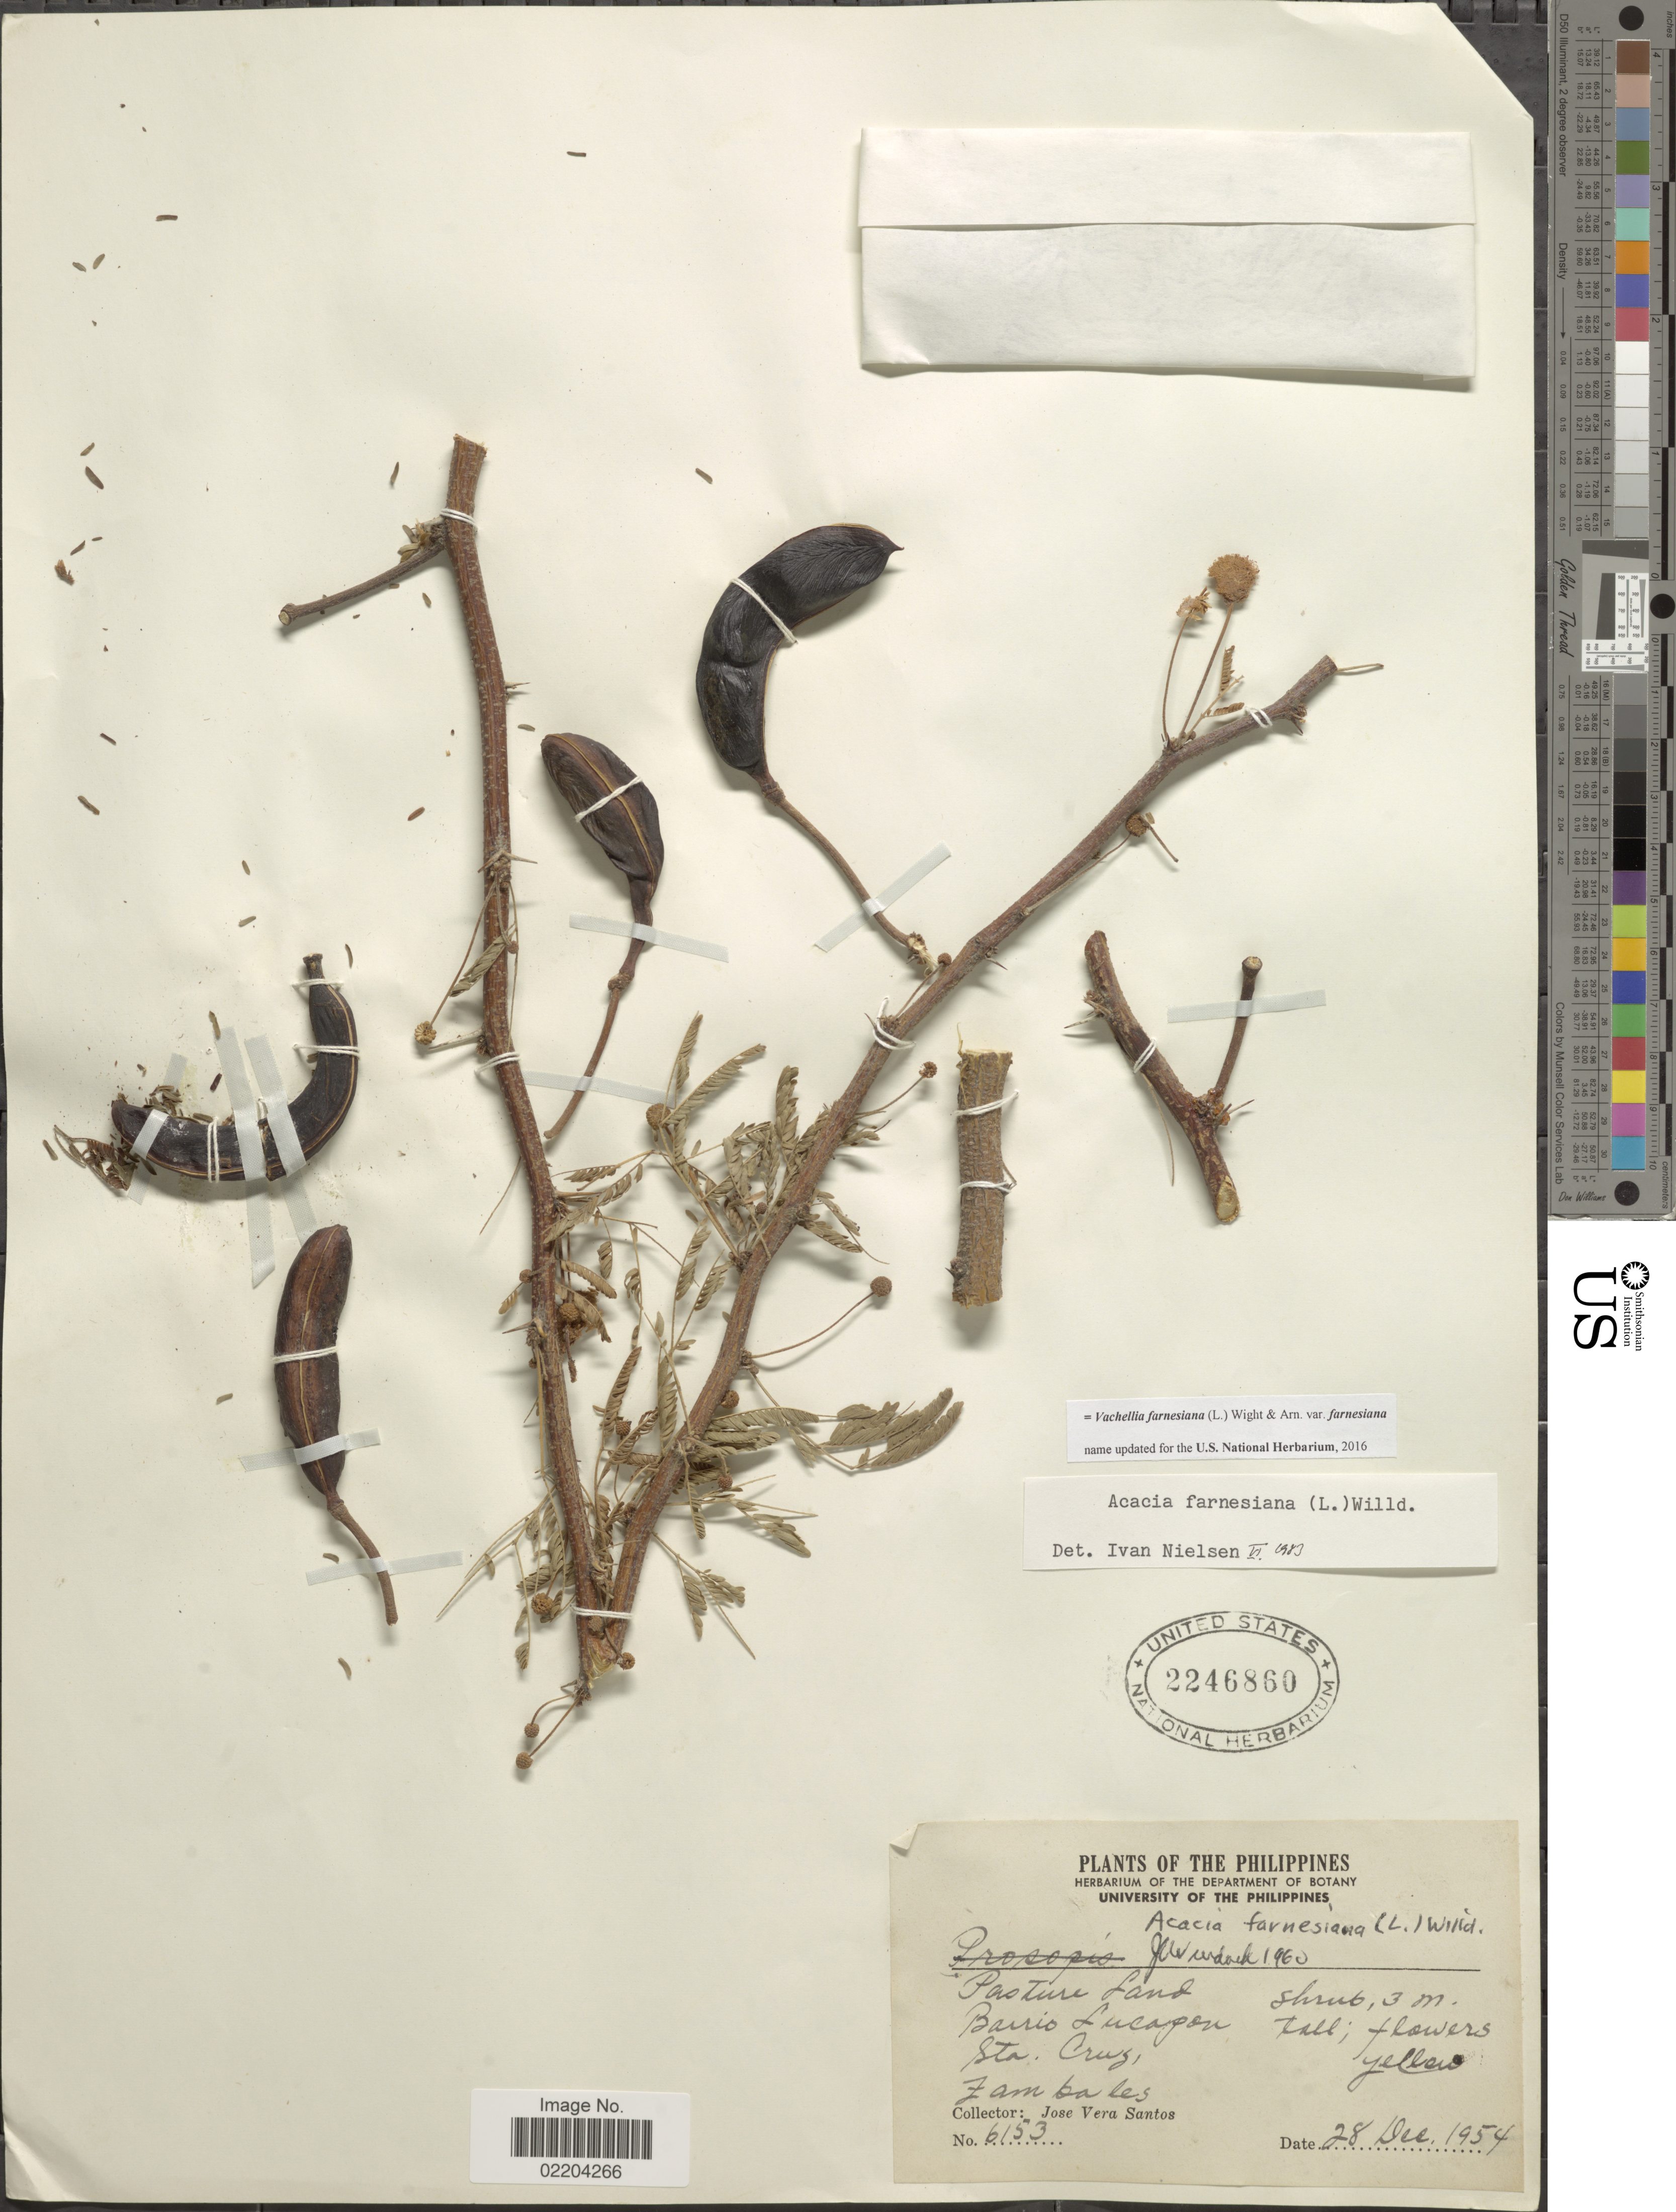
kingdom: Plantae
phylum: Tracheophyta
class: Magnoliopsida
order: Fabales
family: Fabaceae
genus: Vachellia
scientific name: Vachellia farnesiana var. farnesiana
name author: (L.) Wight & Arn.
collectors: J. Santos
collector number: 6153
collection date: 1954-12-28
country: Philippines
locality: Pasture bank, Barrio Lucapon , Sta. Cruz. Zambales.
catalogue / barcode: US 2246860